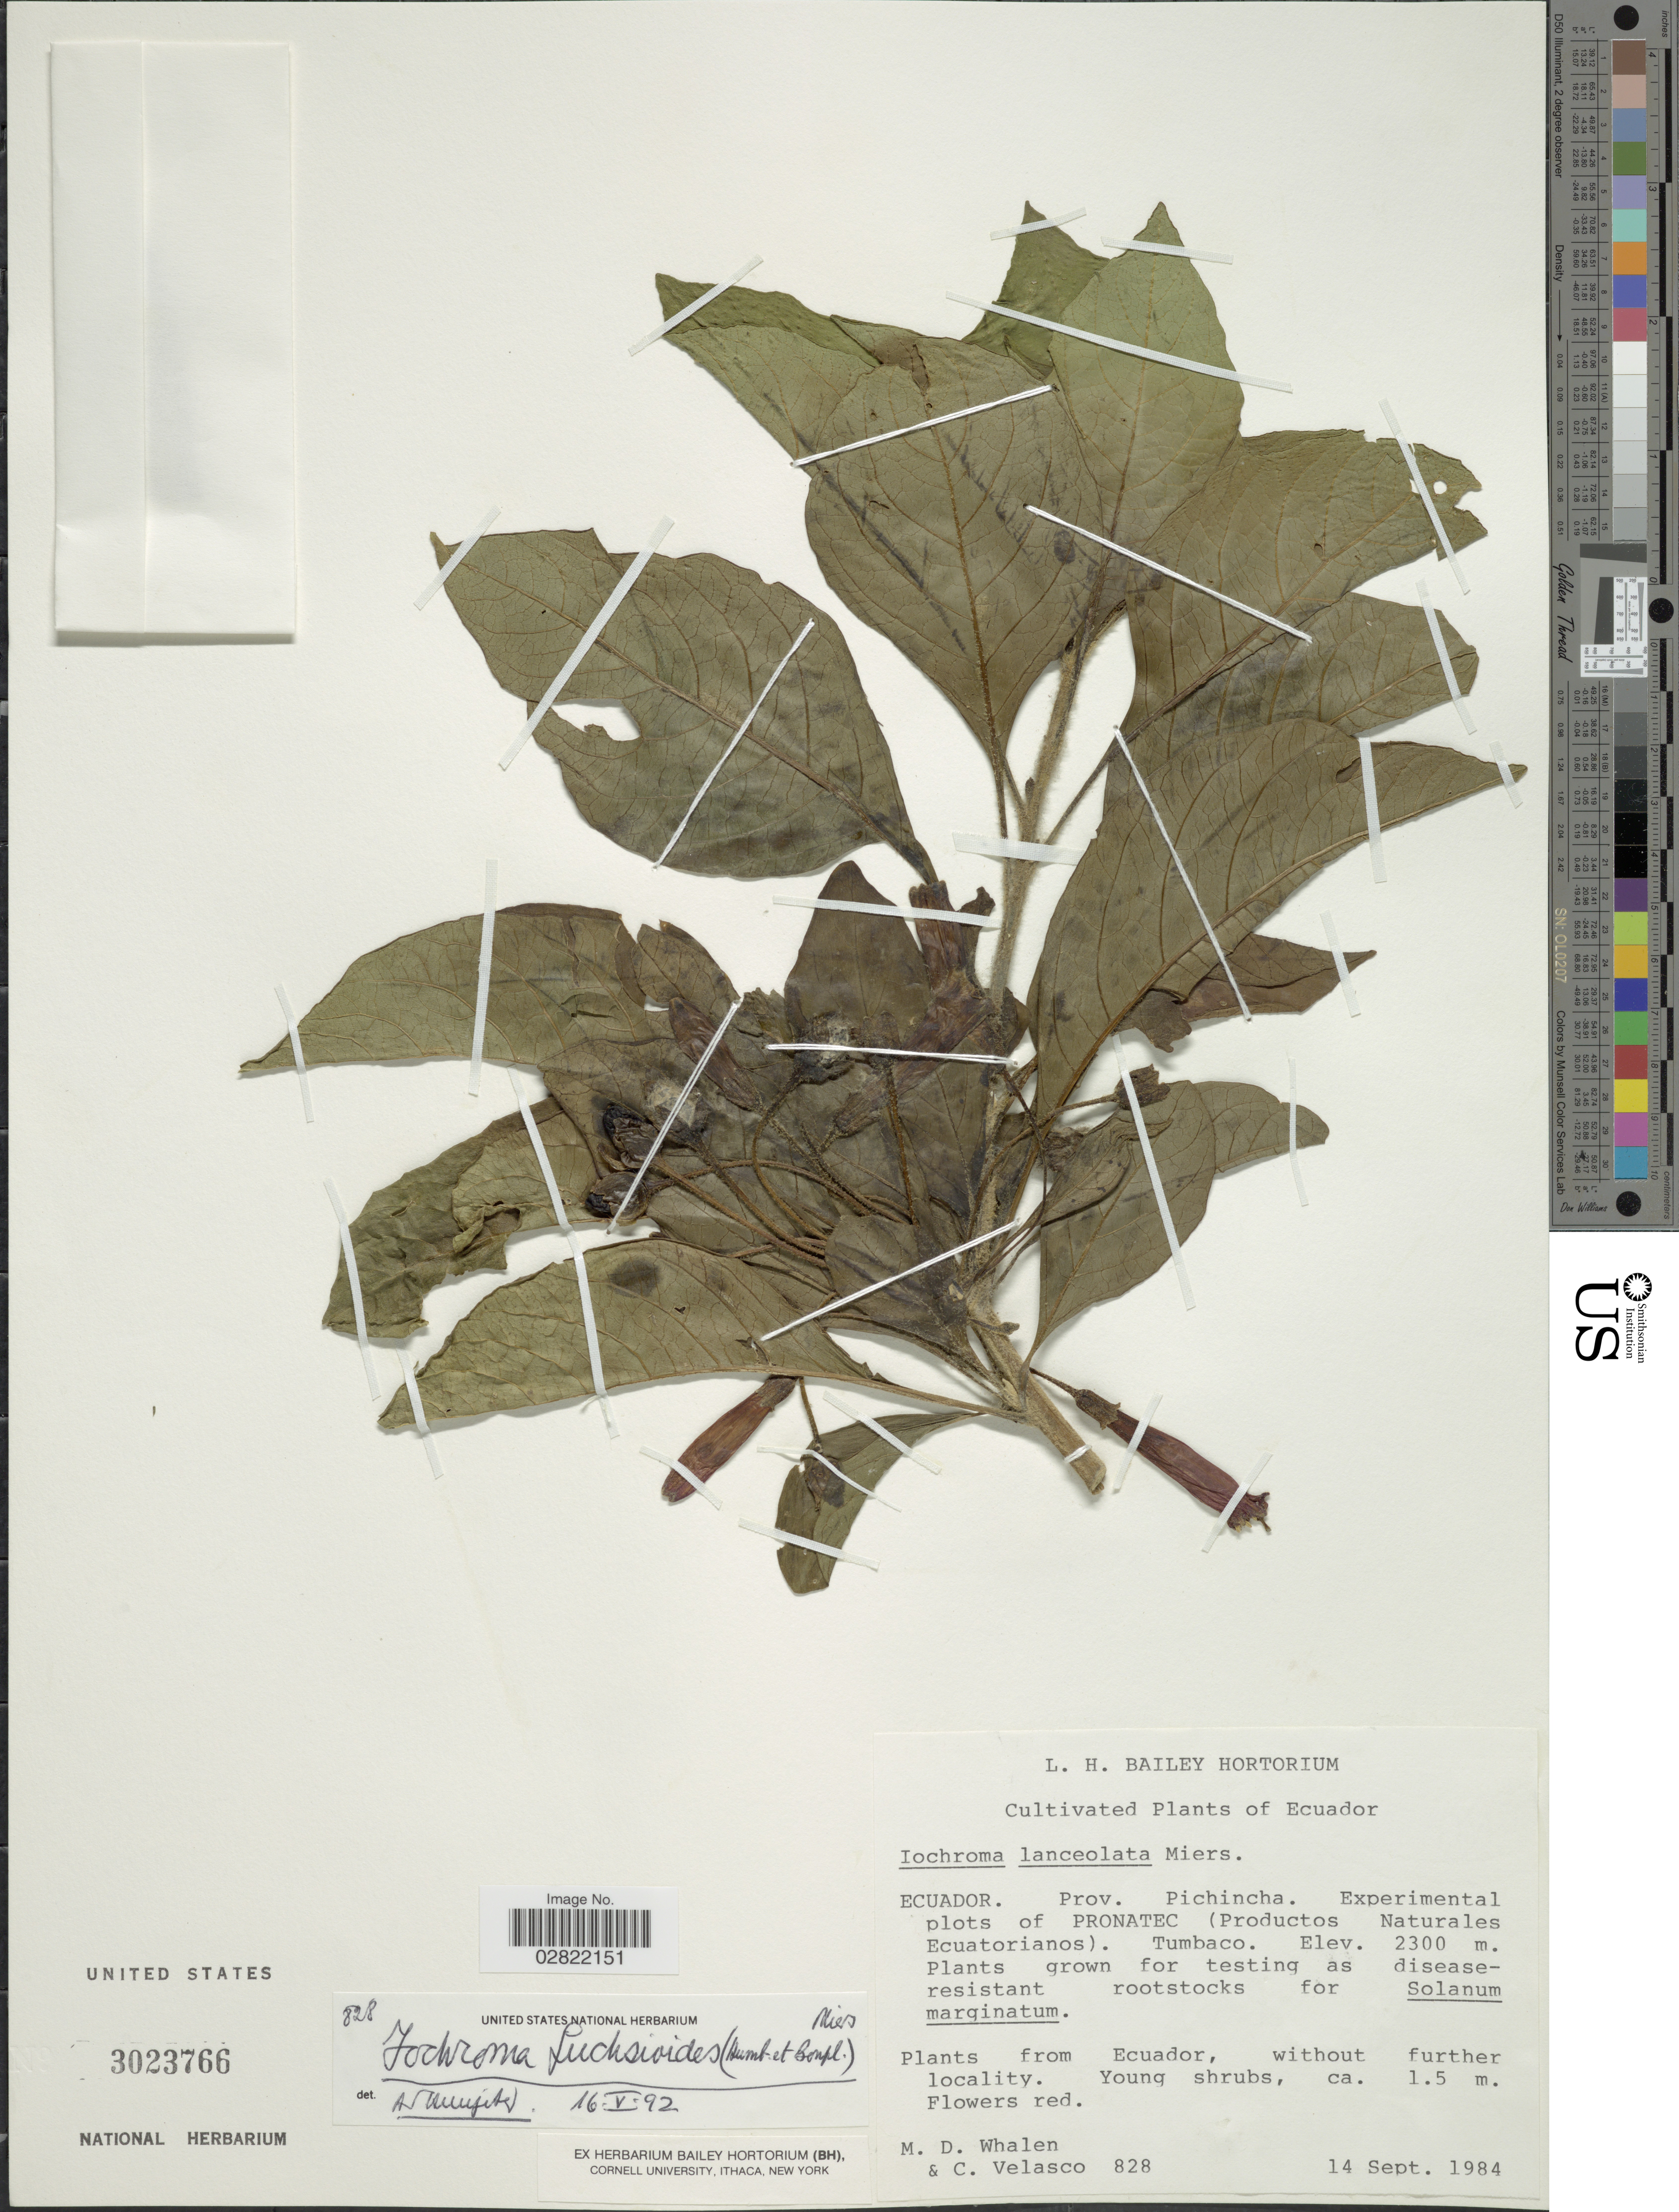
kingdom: Plantae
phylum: Tracheophyta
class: Magnoliopsida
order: Solanales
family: Solanaceae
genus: Iochroma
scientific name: Iochroma fuchsioides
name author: (Bonpl.) Miers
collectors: M. Whalen & C. Velasco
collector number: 828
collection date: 1984-09-14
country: Ecuador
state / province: Pichincha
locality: Prov. Pichincha, Experimental plots of Pronatec (Productos Naturales Ecuatorianos), Tumbaco.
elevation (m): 2300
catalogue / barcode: US 3023766